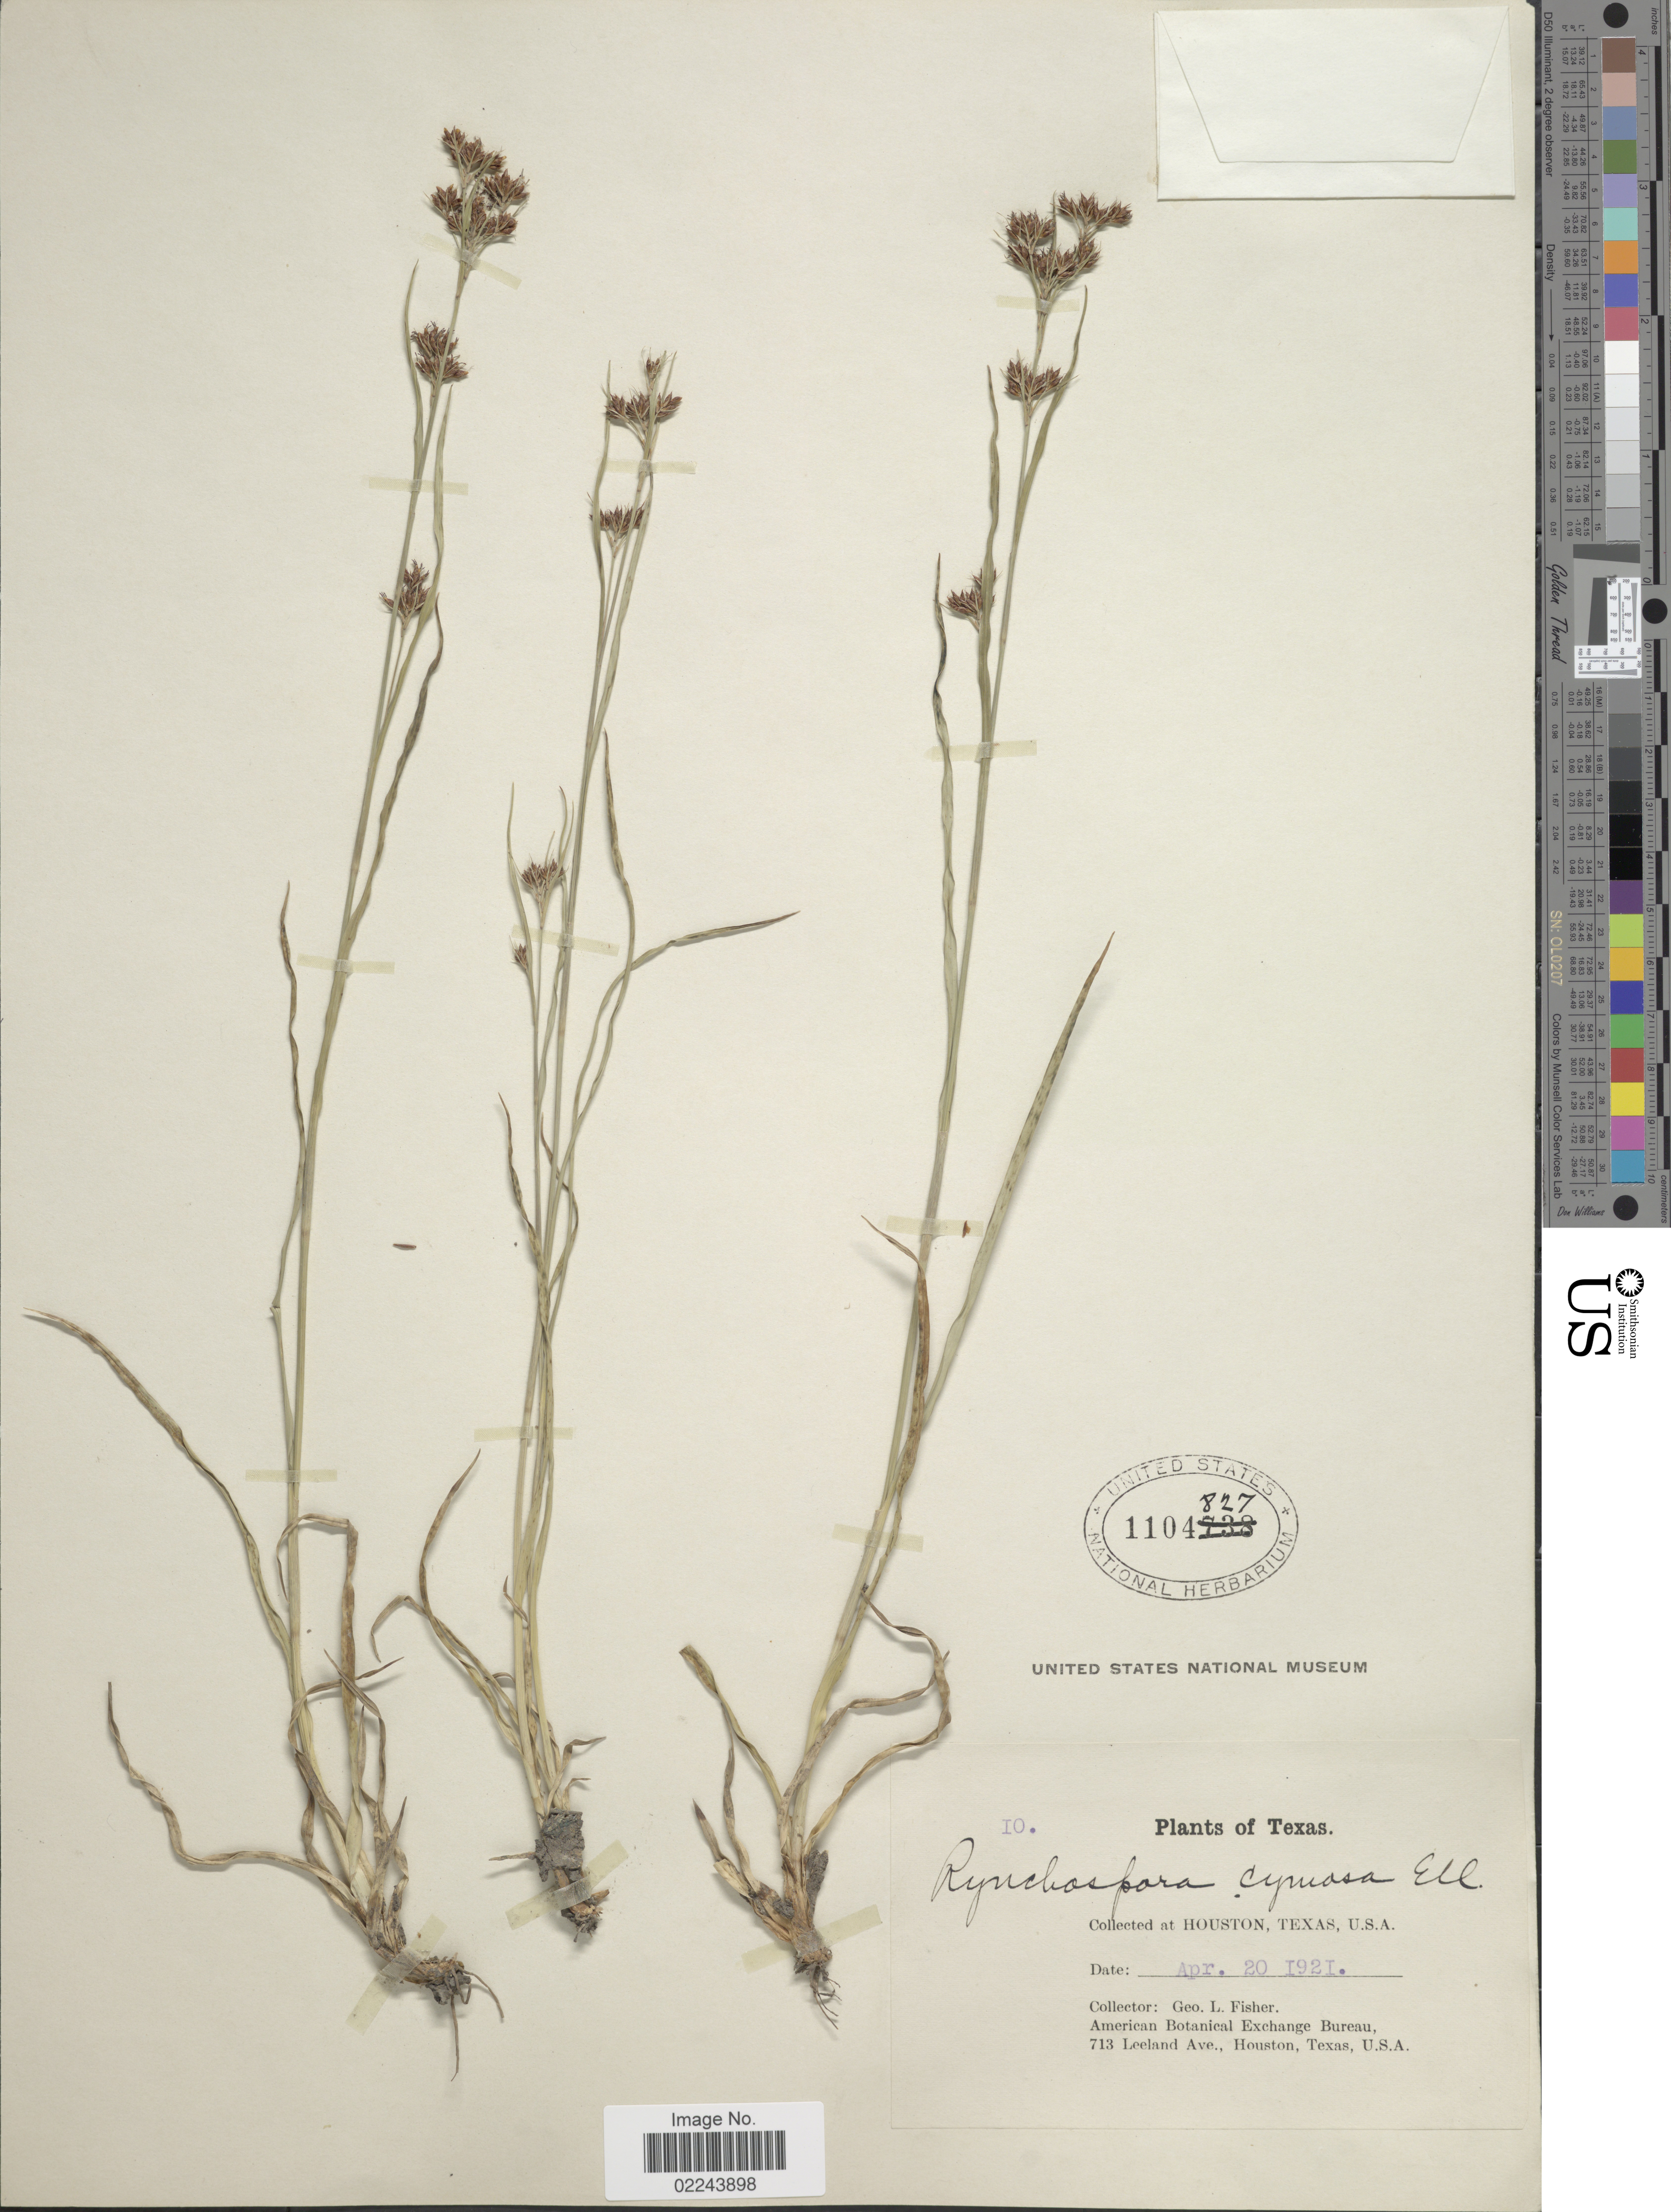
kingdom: Plantae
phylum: Tracheophyta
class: Liliopsida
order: Poales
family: Cyperaceae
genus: Rhynchospora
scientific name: Rhynchospora recognita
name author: (Gale) Kral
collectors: G. L. Fisher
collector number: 10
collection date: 1921-04-20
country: United States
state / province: Texas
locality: Houston, U.S.A.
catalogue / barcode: US 1104827